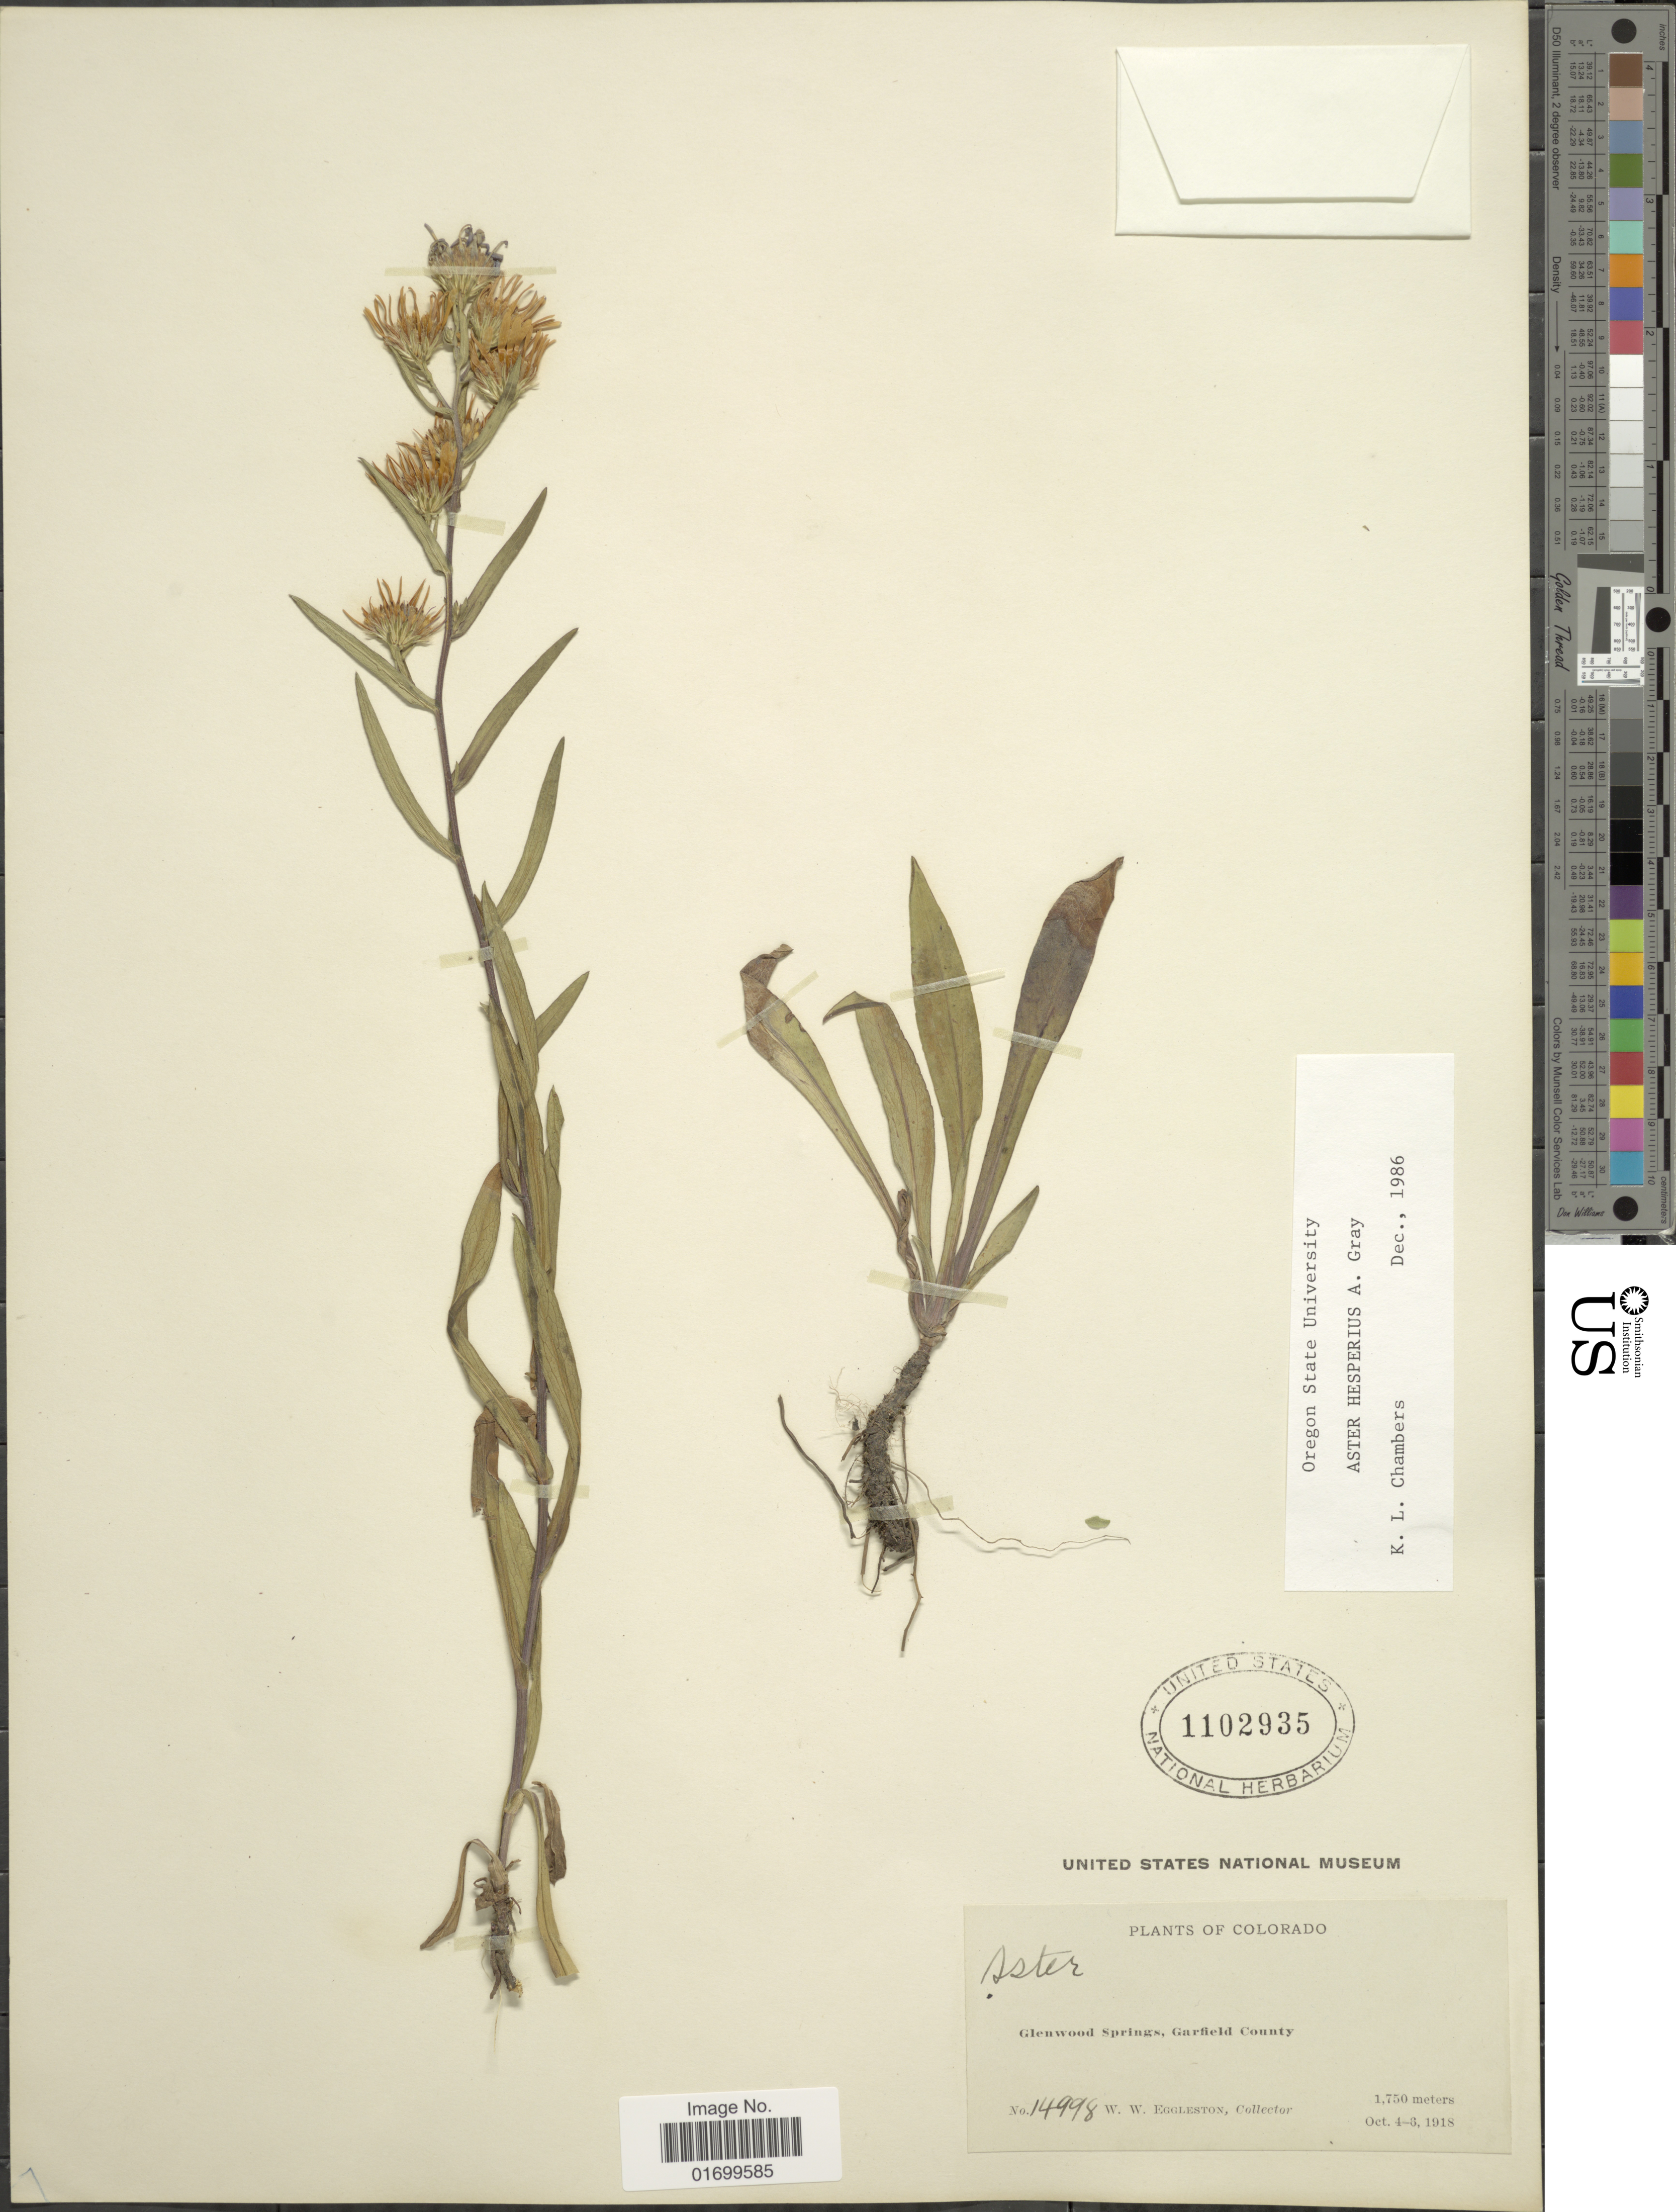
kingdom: Plantae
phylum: Tracheophyta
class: Magnoliopsida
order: Asterales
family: Asteraceae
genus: Symphyotrichum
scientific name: Symphyotrichum hesperium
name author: (A. Gray) Á. Löve & D. Löve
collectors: W. W. Eggleston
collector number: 14998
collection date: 1918-10-04/1918-10-08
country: United States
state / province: Colorado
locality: Glenwood Springs, Garfield County.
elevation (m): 1750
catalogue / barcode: US 1102935